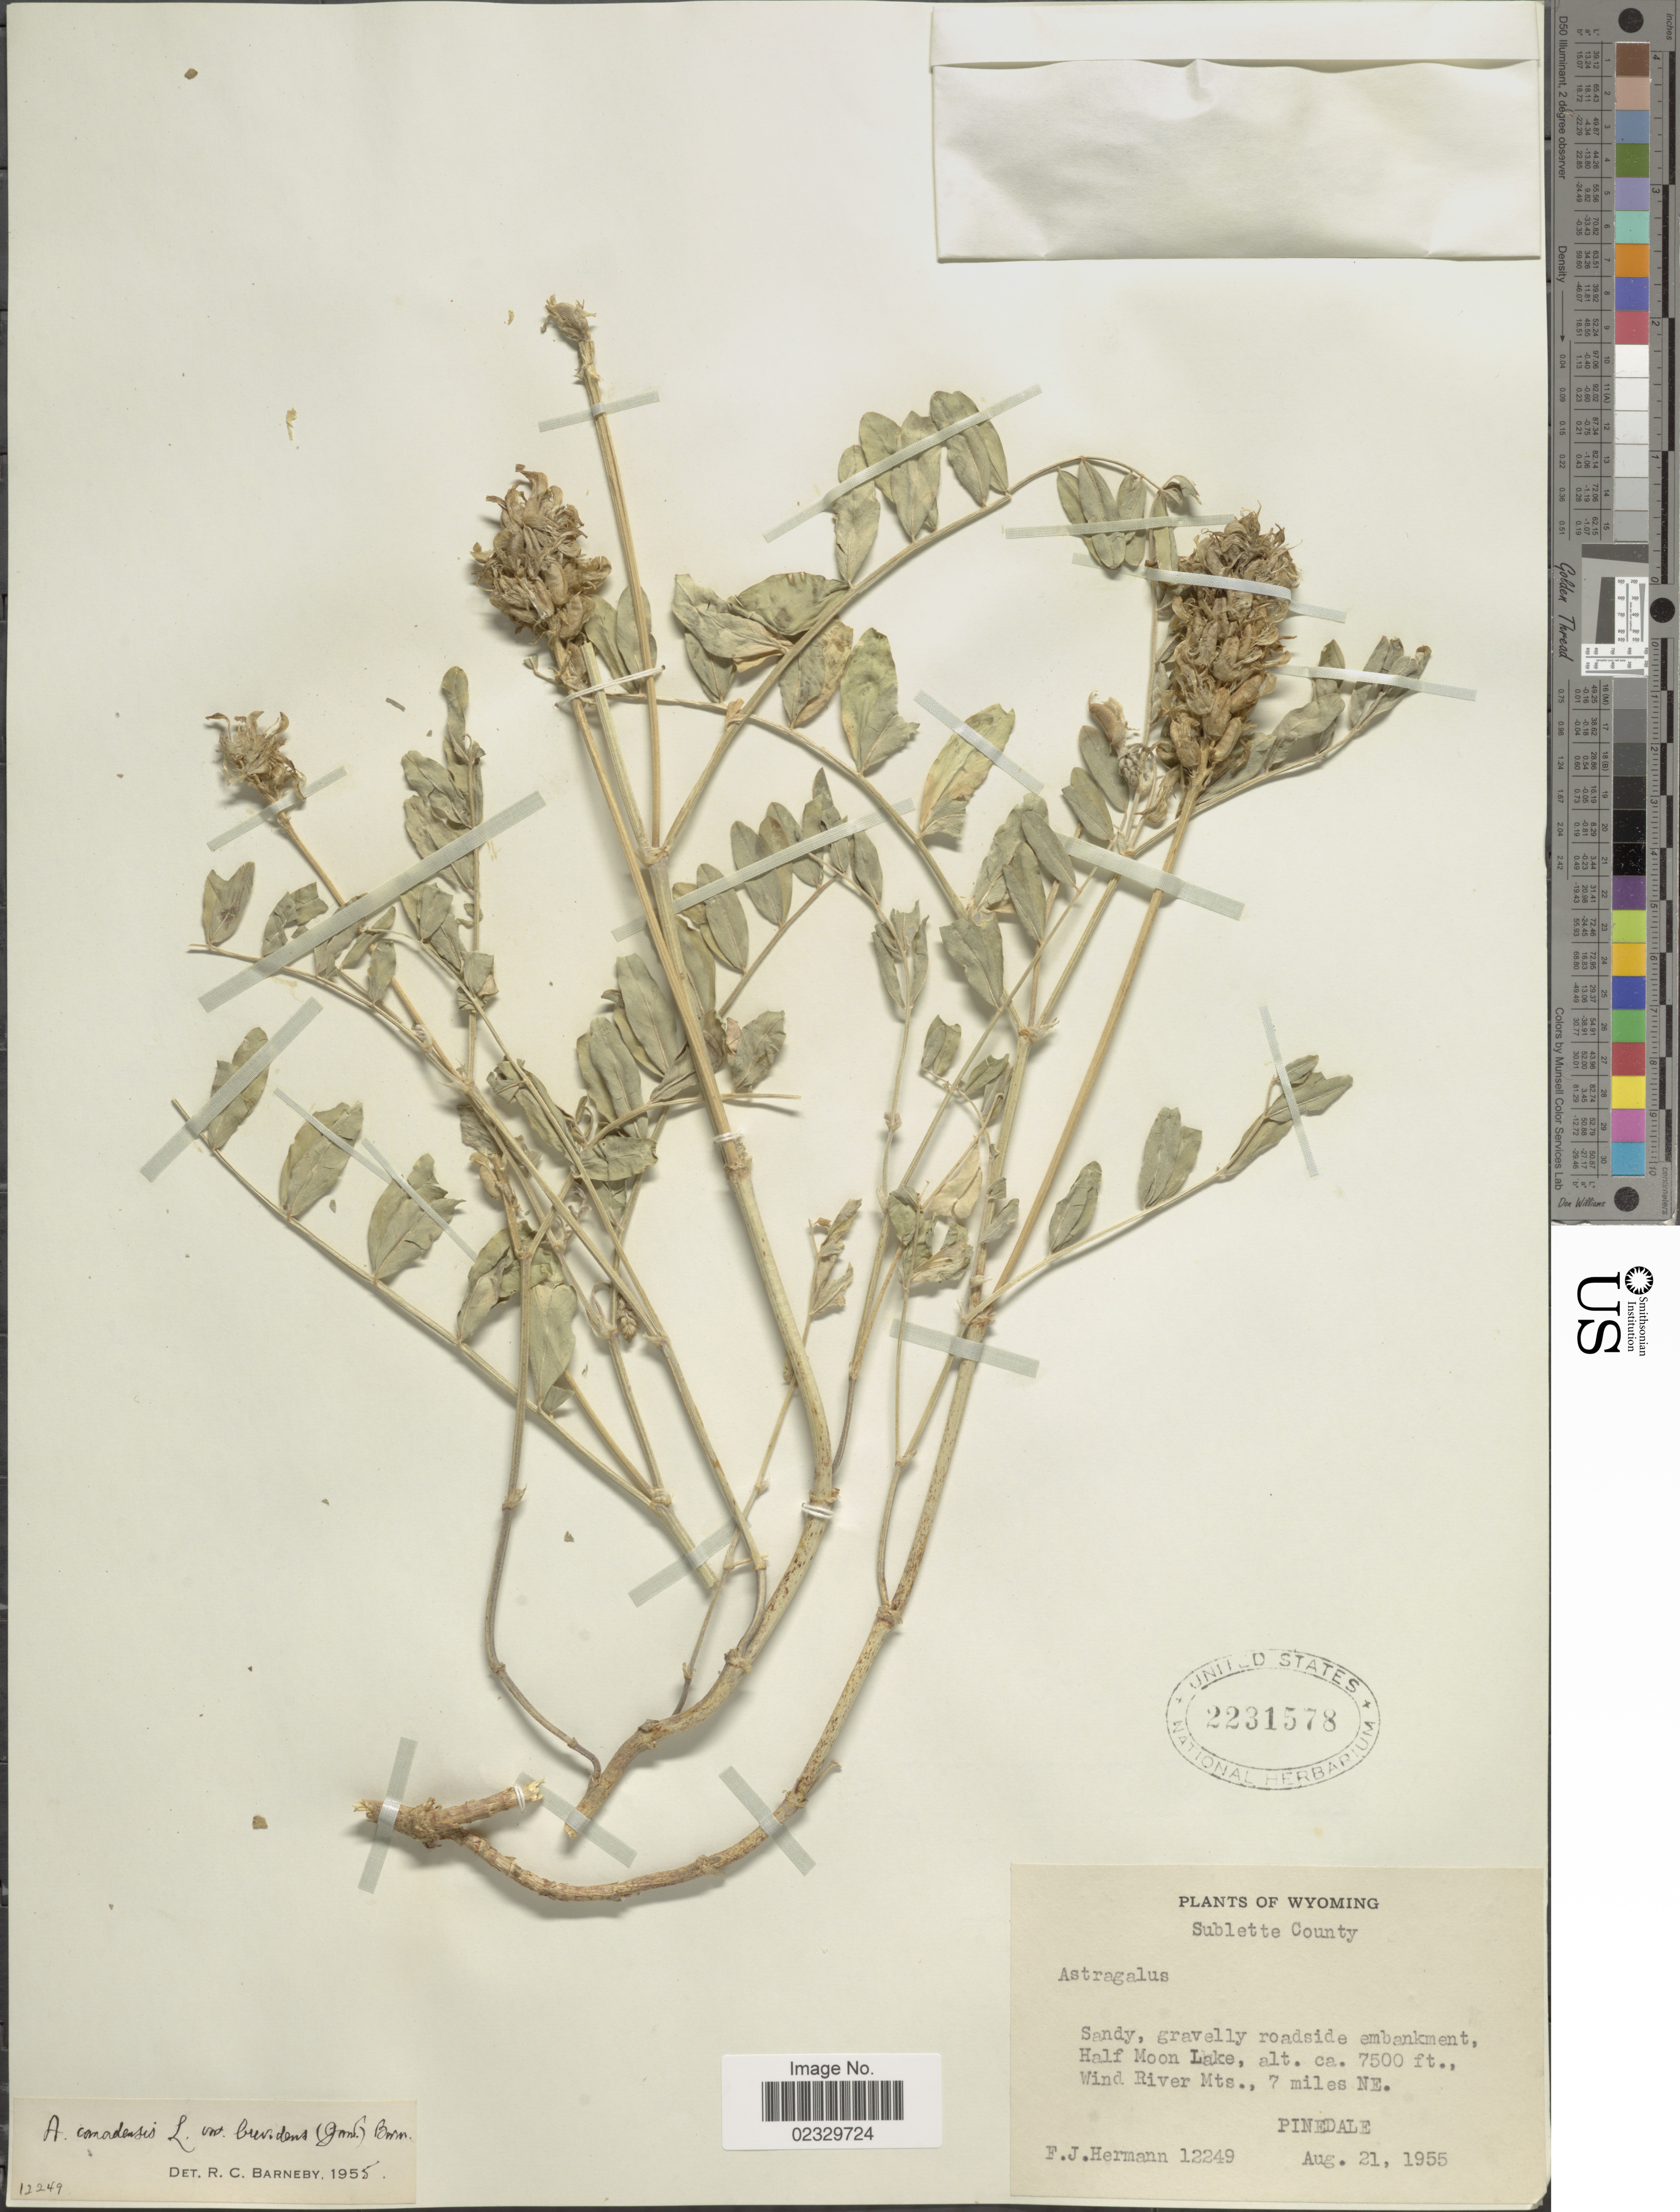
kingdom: Plantae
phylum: Tracheophyta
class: Magnoliopsida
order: Fabales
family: Fabaceae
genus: Astragalus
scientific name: Astragalus canadensis var. brevidens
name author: L.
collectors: F. J. Hermann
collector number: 12249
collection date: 1955-08-21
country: United States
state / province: Wyoming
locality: Sublette County, Half Moon Lake, Wind River Mts., 7 miles NE, Pinedale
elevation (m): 2286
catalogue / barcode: US 2231578